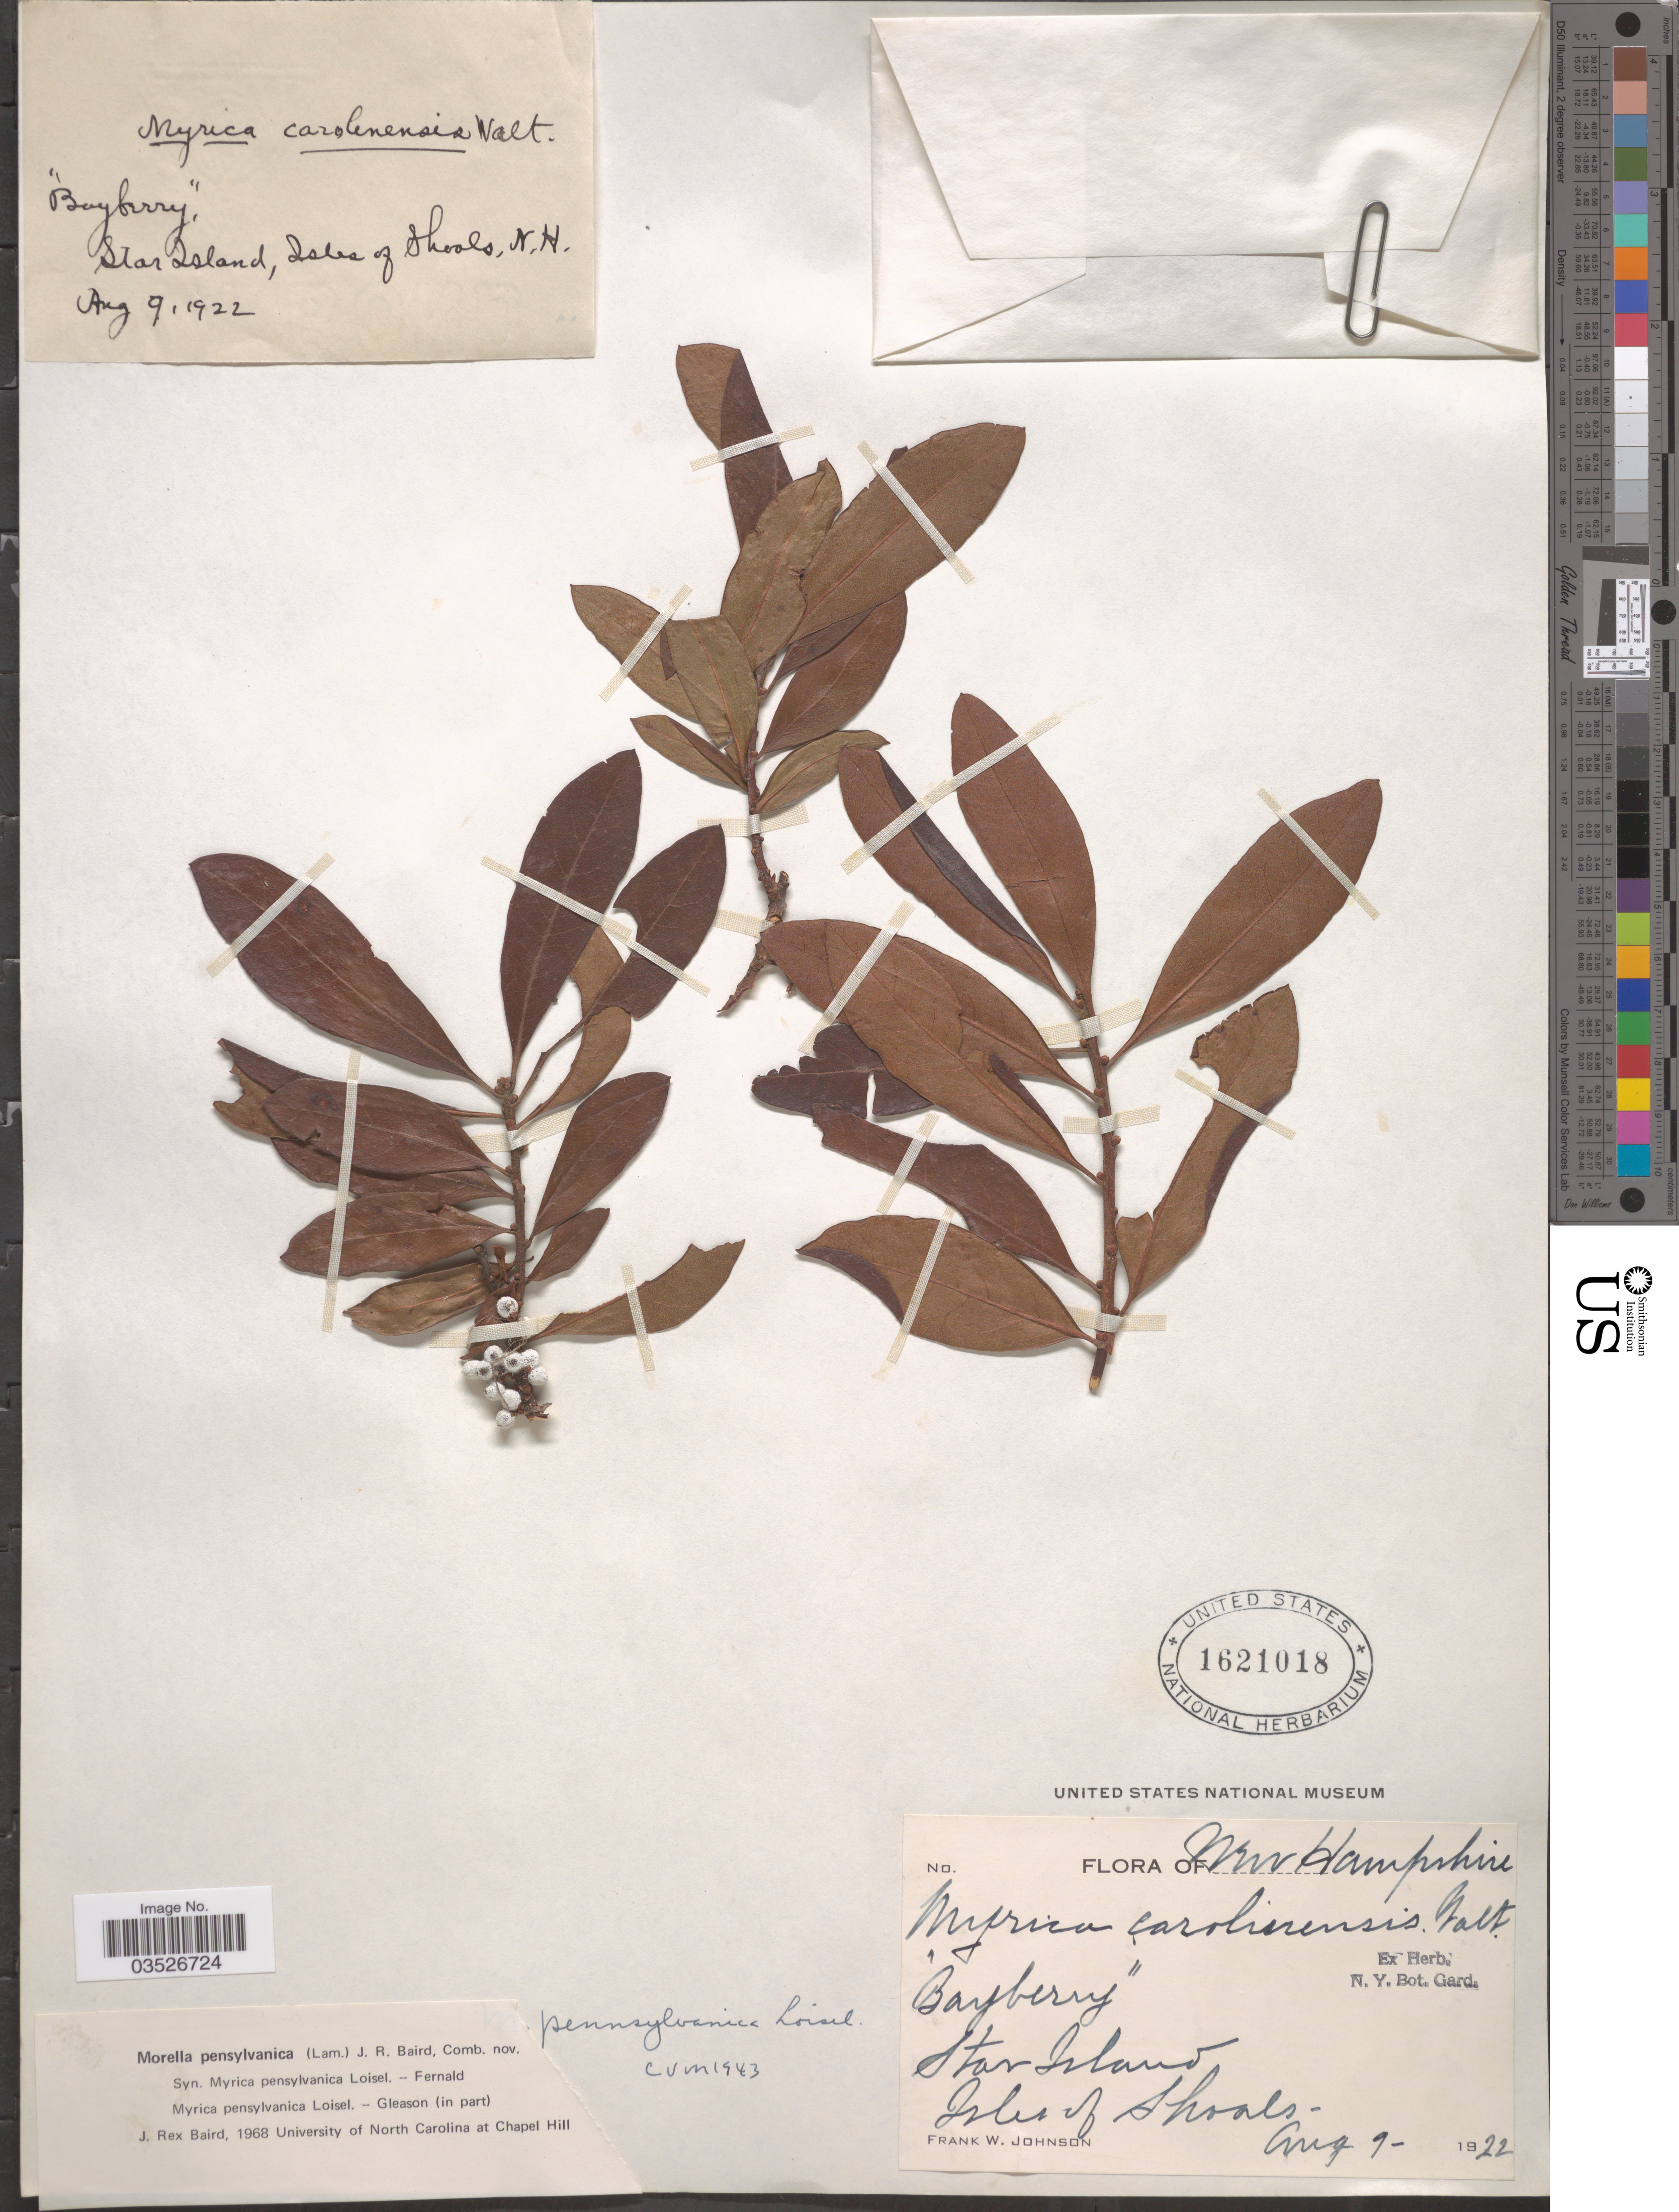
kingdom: Plantae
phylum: Tracheophyta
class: Magnoliopsida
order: Fagales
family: Myricaceae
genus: Morella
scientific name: Morella pensylvanica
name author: (Mirb.) Kartesz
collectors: F. W. Johnson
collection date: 1922-08-09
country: United States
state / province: New Hampshire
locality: Star Island, Isles of Shoals.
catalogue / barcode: US 1621018